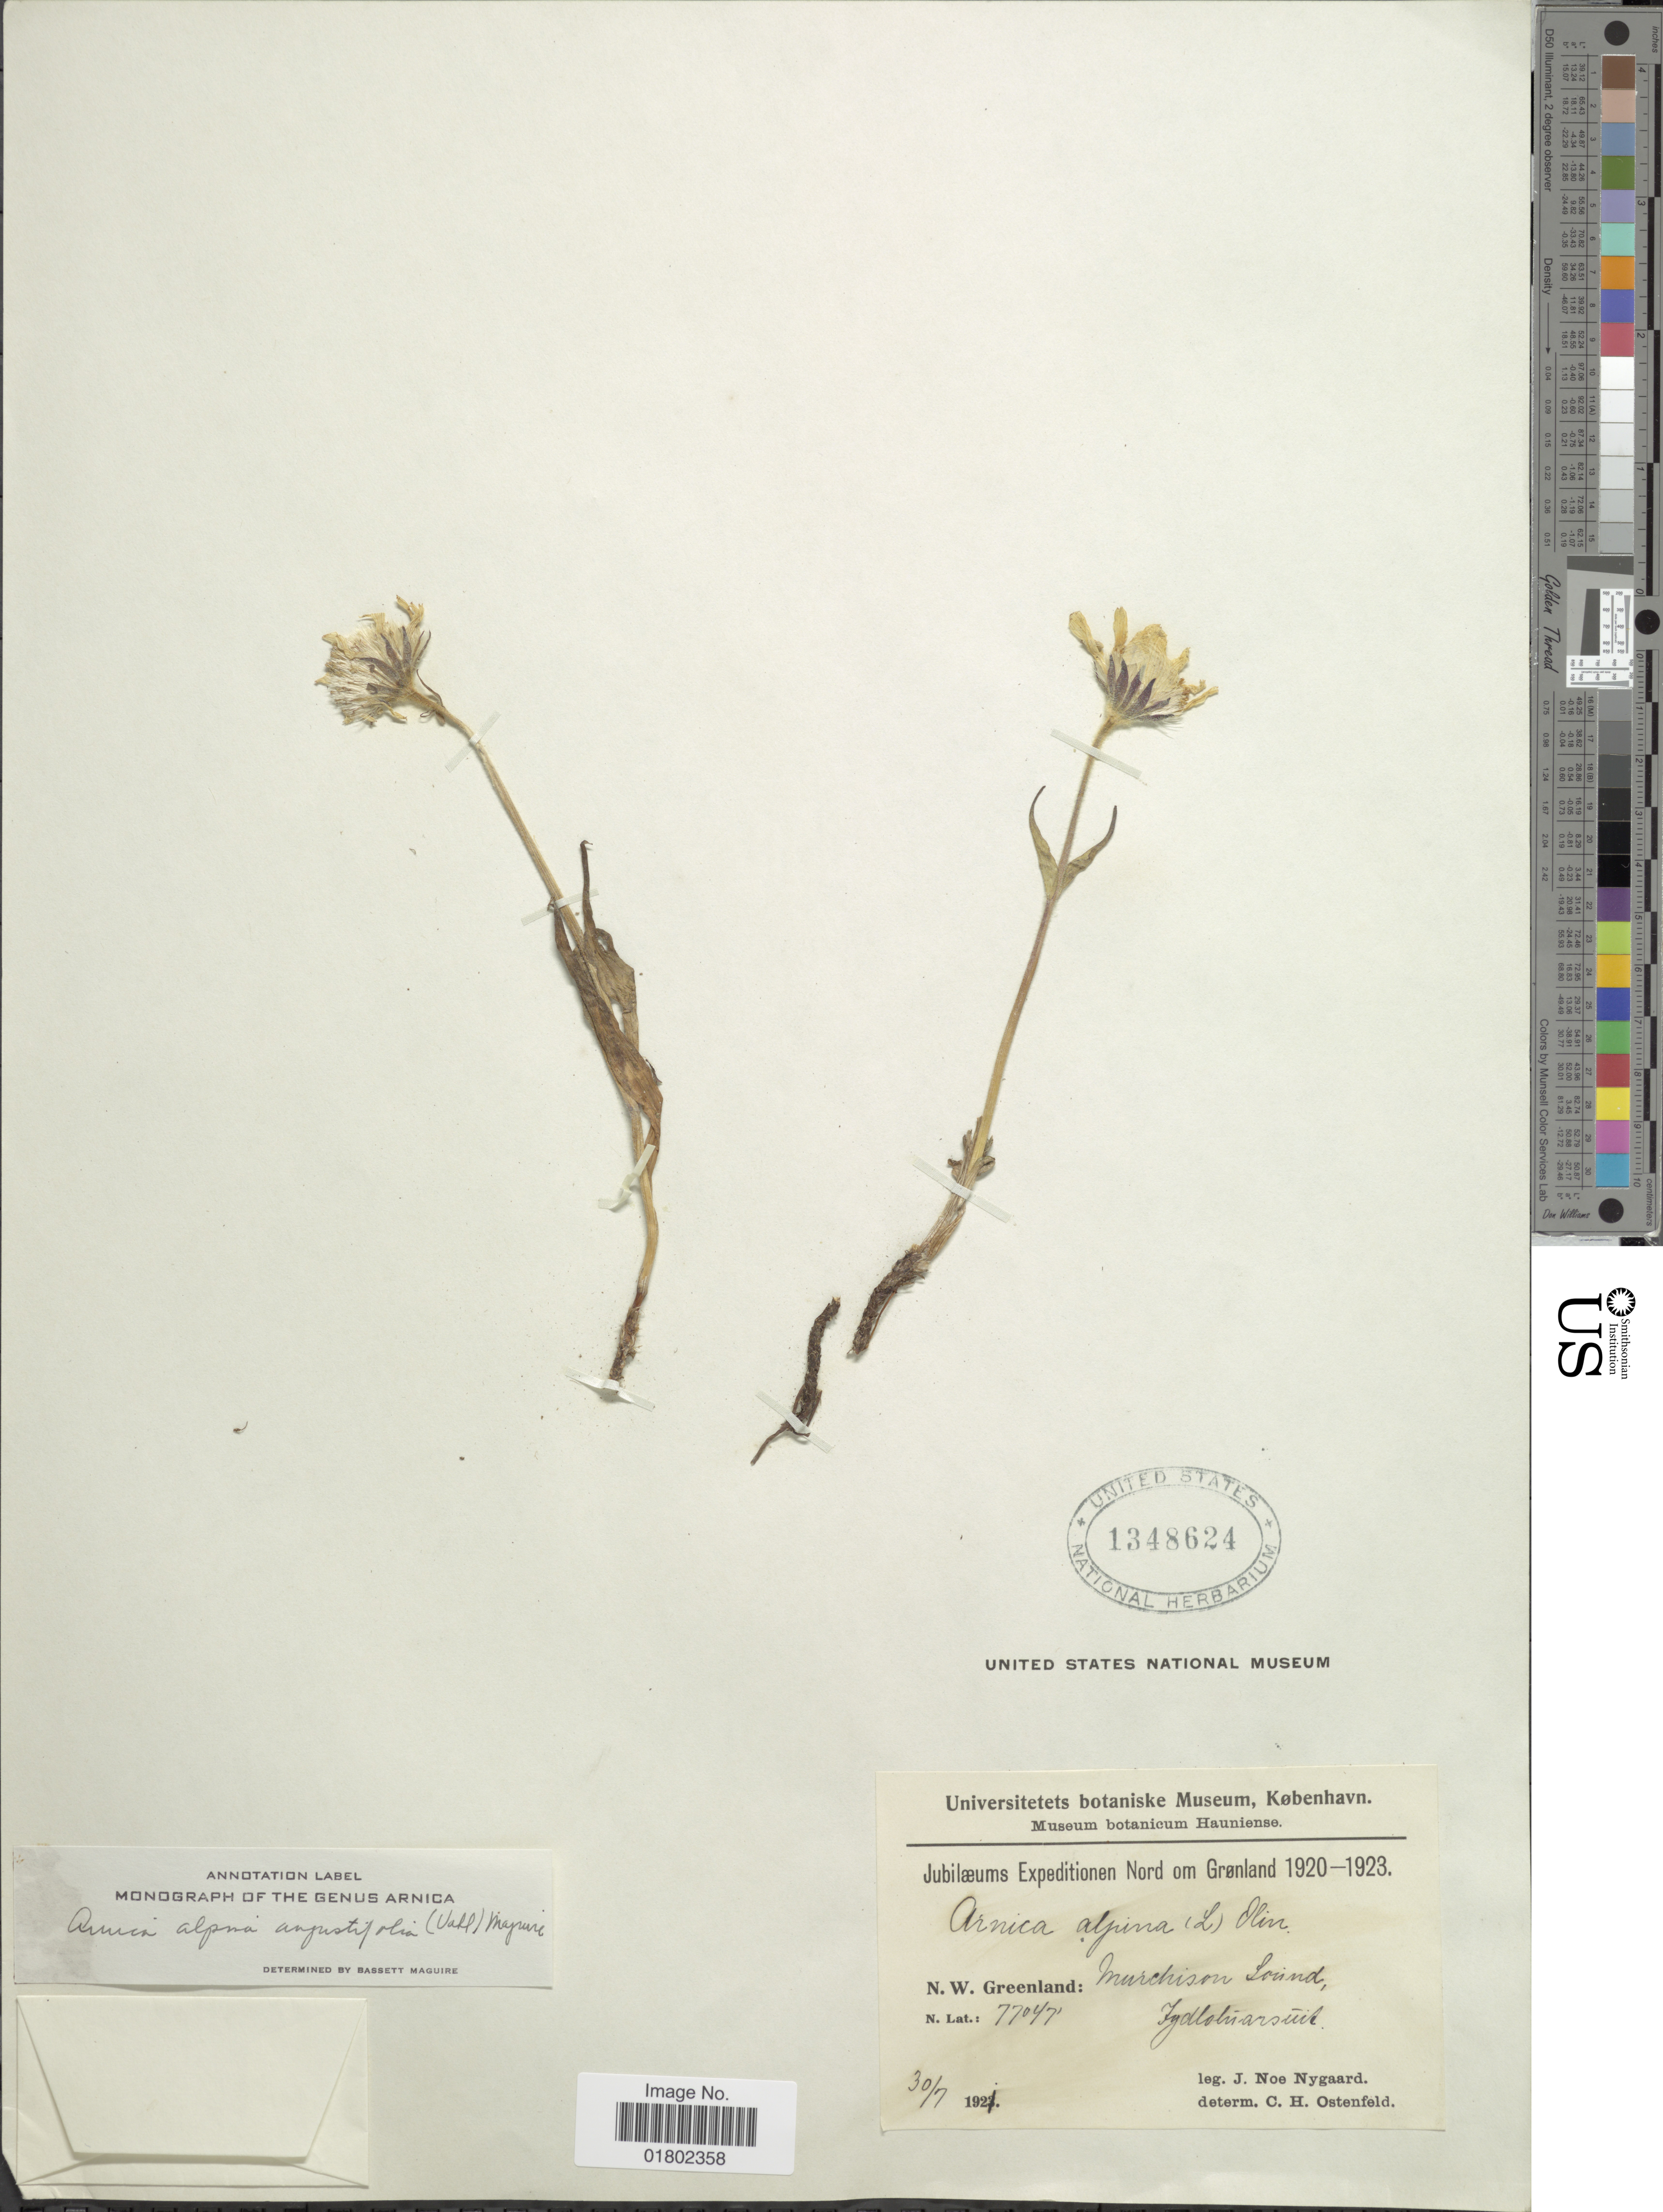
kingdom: Plantae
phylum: Tracheophyta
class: Magnoliopsida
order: Asterales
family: Asteraceae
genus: Arnica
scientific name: Arnica alpina var. angustifolia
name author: (Vahl) Maguire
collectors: J. Nygaard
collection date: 1921-07-30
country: Greenland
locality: N. W. Greenland: Murchison Sound, Igdloluarsuit.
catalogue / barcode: US 1348624